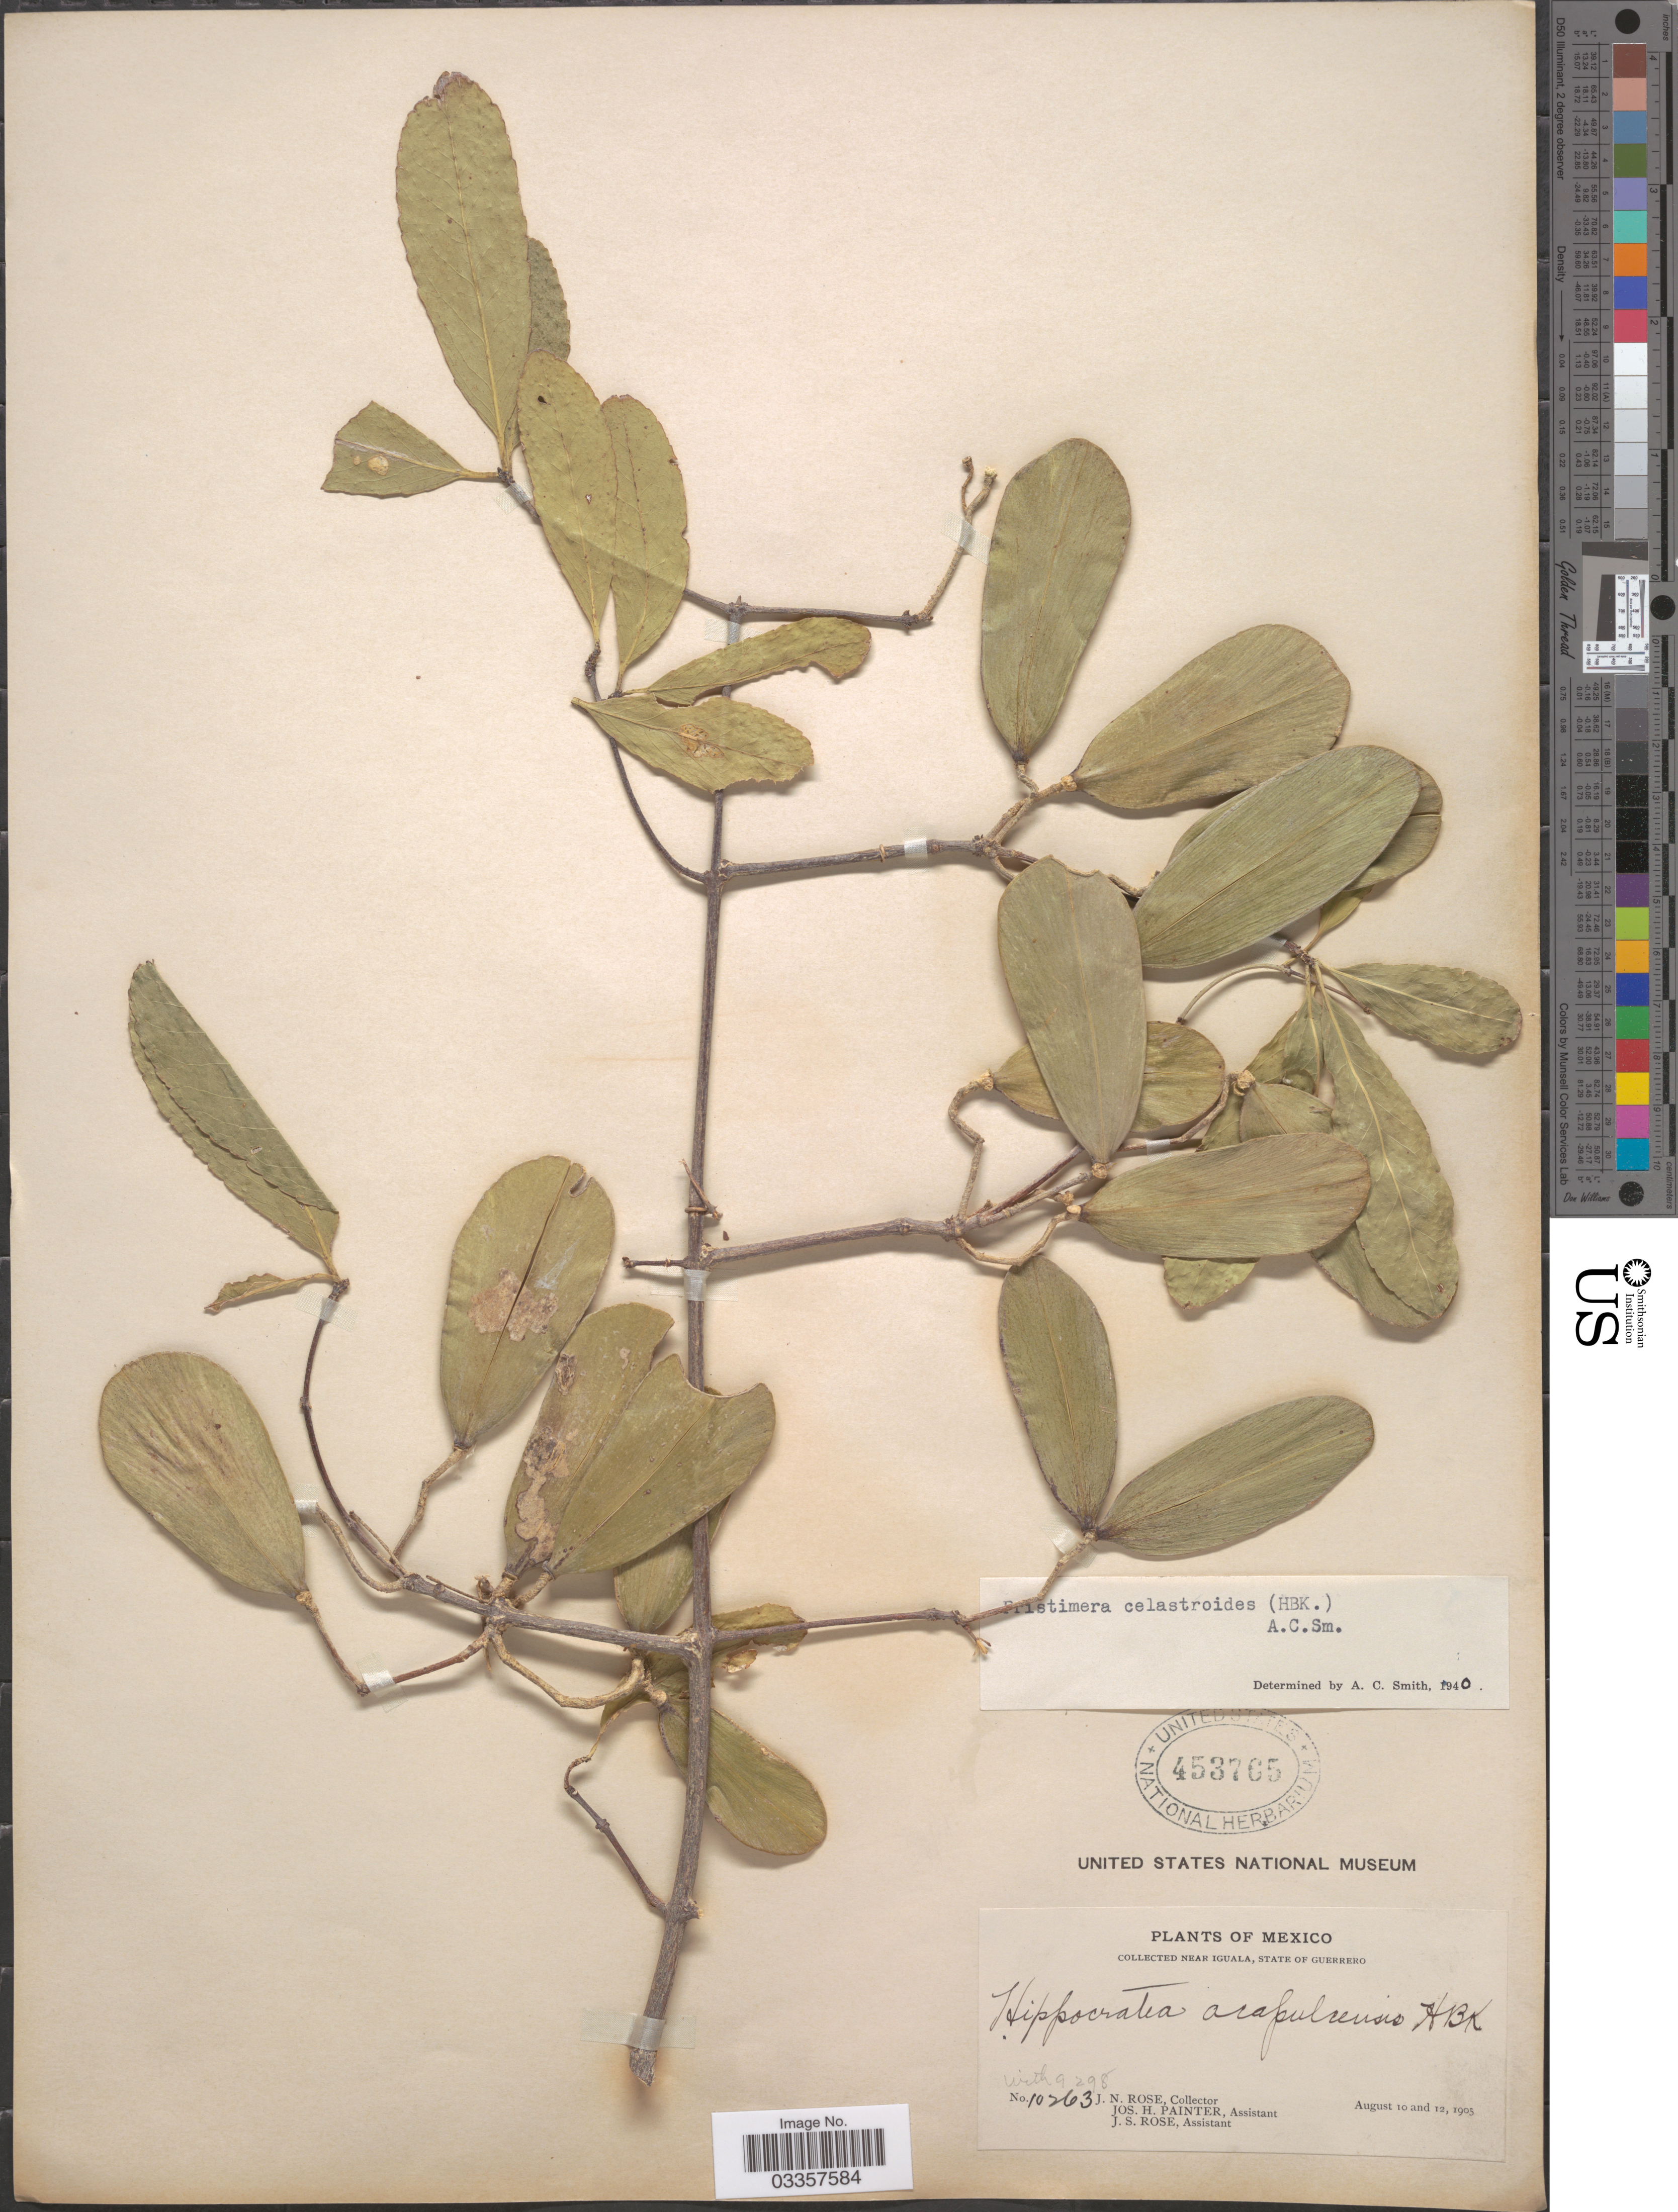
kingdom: Plantae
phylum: Tracheophyta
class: Magnoliopsida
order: Celastrales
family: Celastraceae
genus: Pristimera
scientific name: Pristimera celastroides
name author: (Kunth) A.C. Sm.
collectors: J. N. Rose, J. H. Painter & J. S. Rose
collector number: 10263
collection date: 1905-08-10/1905-08-12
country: Mexico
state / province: Guerrero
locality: Near Iguala.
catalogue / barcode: US 453765